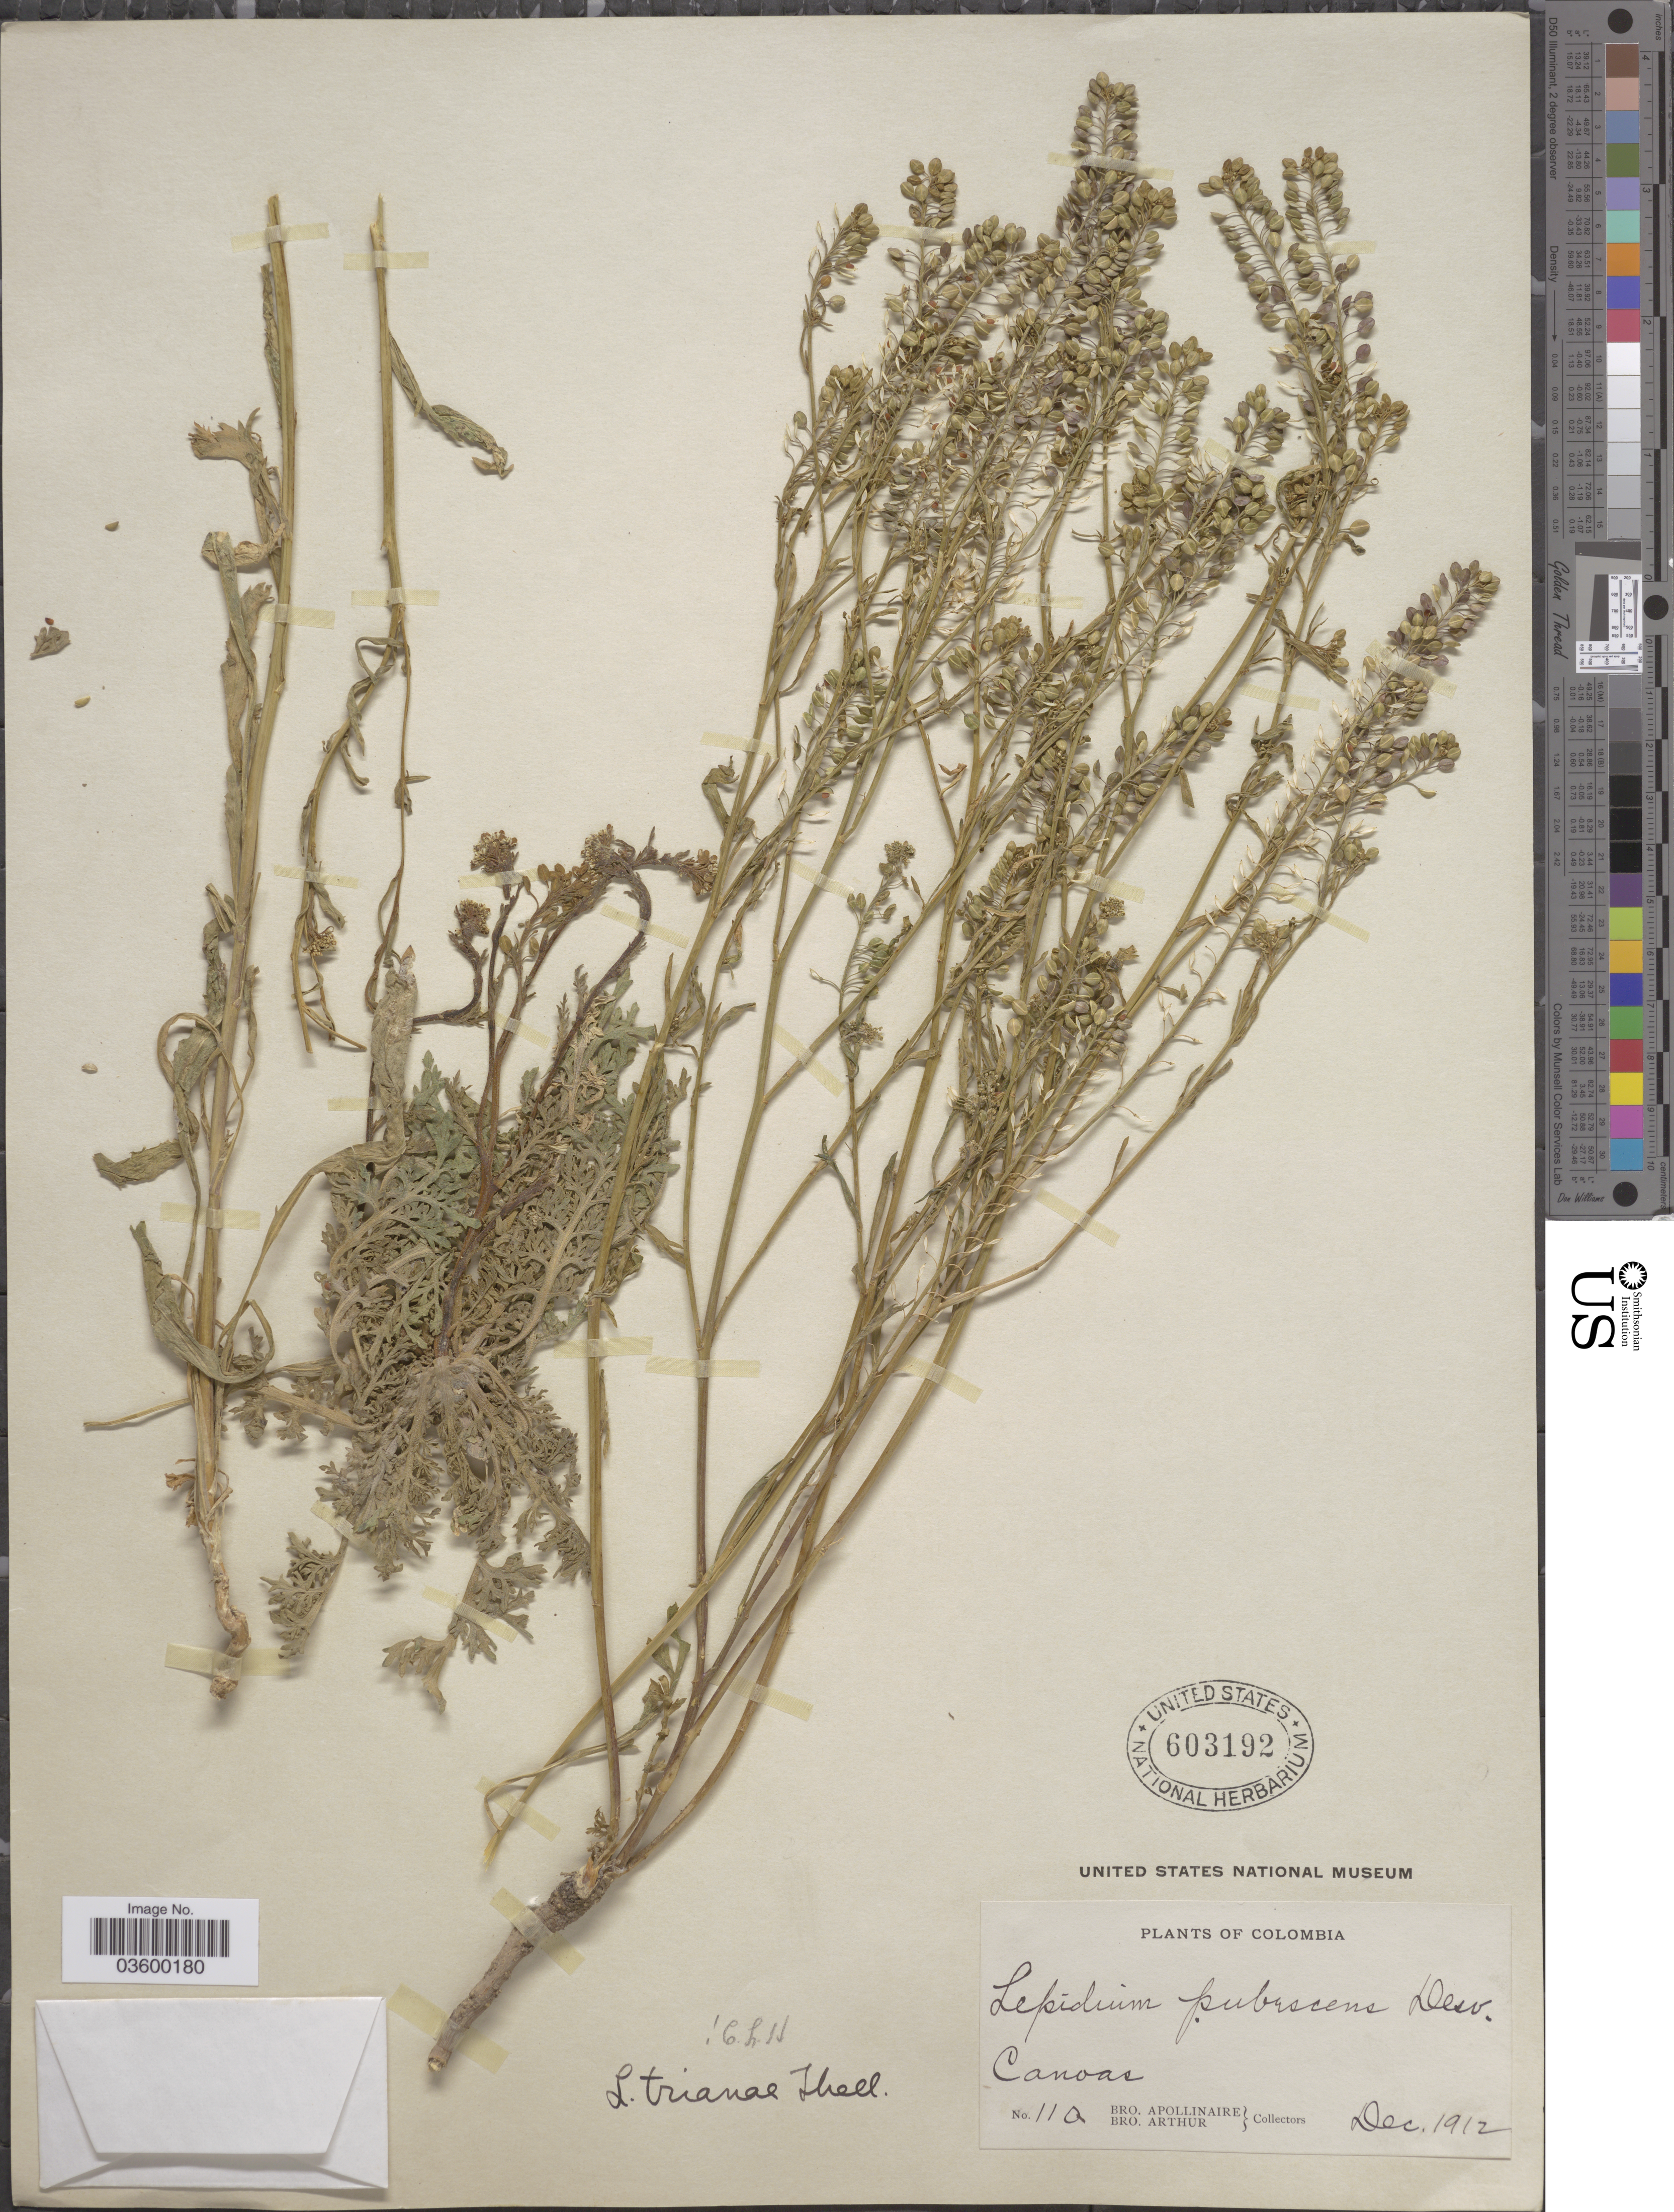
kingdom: Plantae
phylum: Tracheophyta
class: Magnoliopsida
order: Brassicales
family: Brassicaceae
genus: Lepidium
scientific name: Lepidium trianae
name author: Thell.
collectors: Bro. Apollinaire & Bro. Arthur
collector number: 110*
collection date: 1912-12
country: Colombia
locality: Canoas.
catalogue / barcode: US 603192